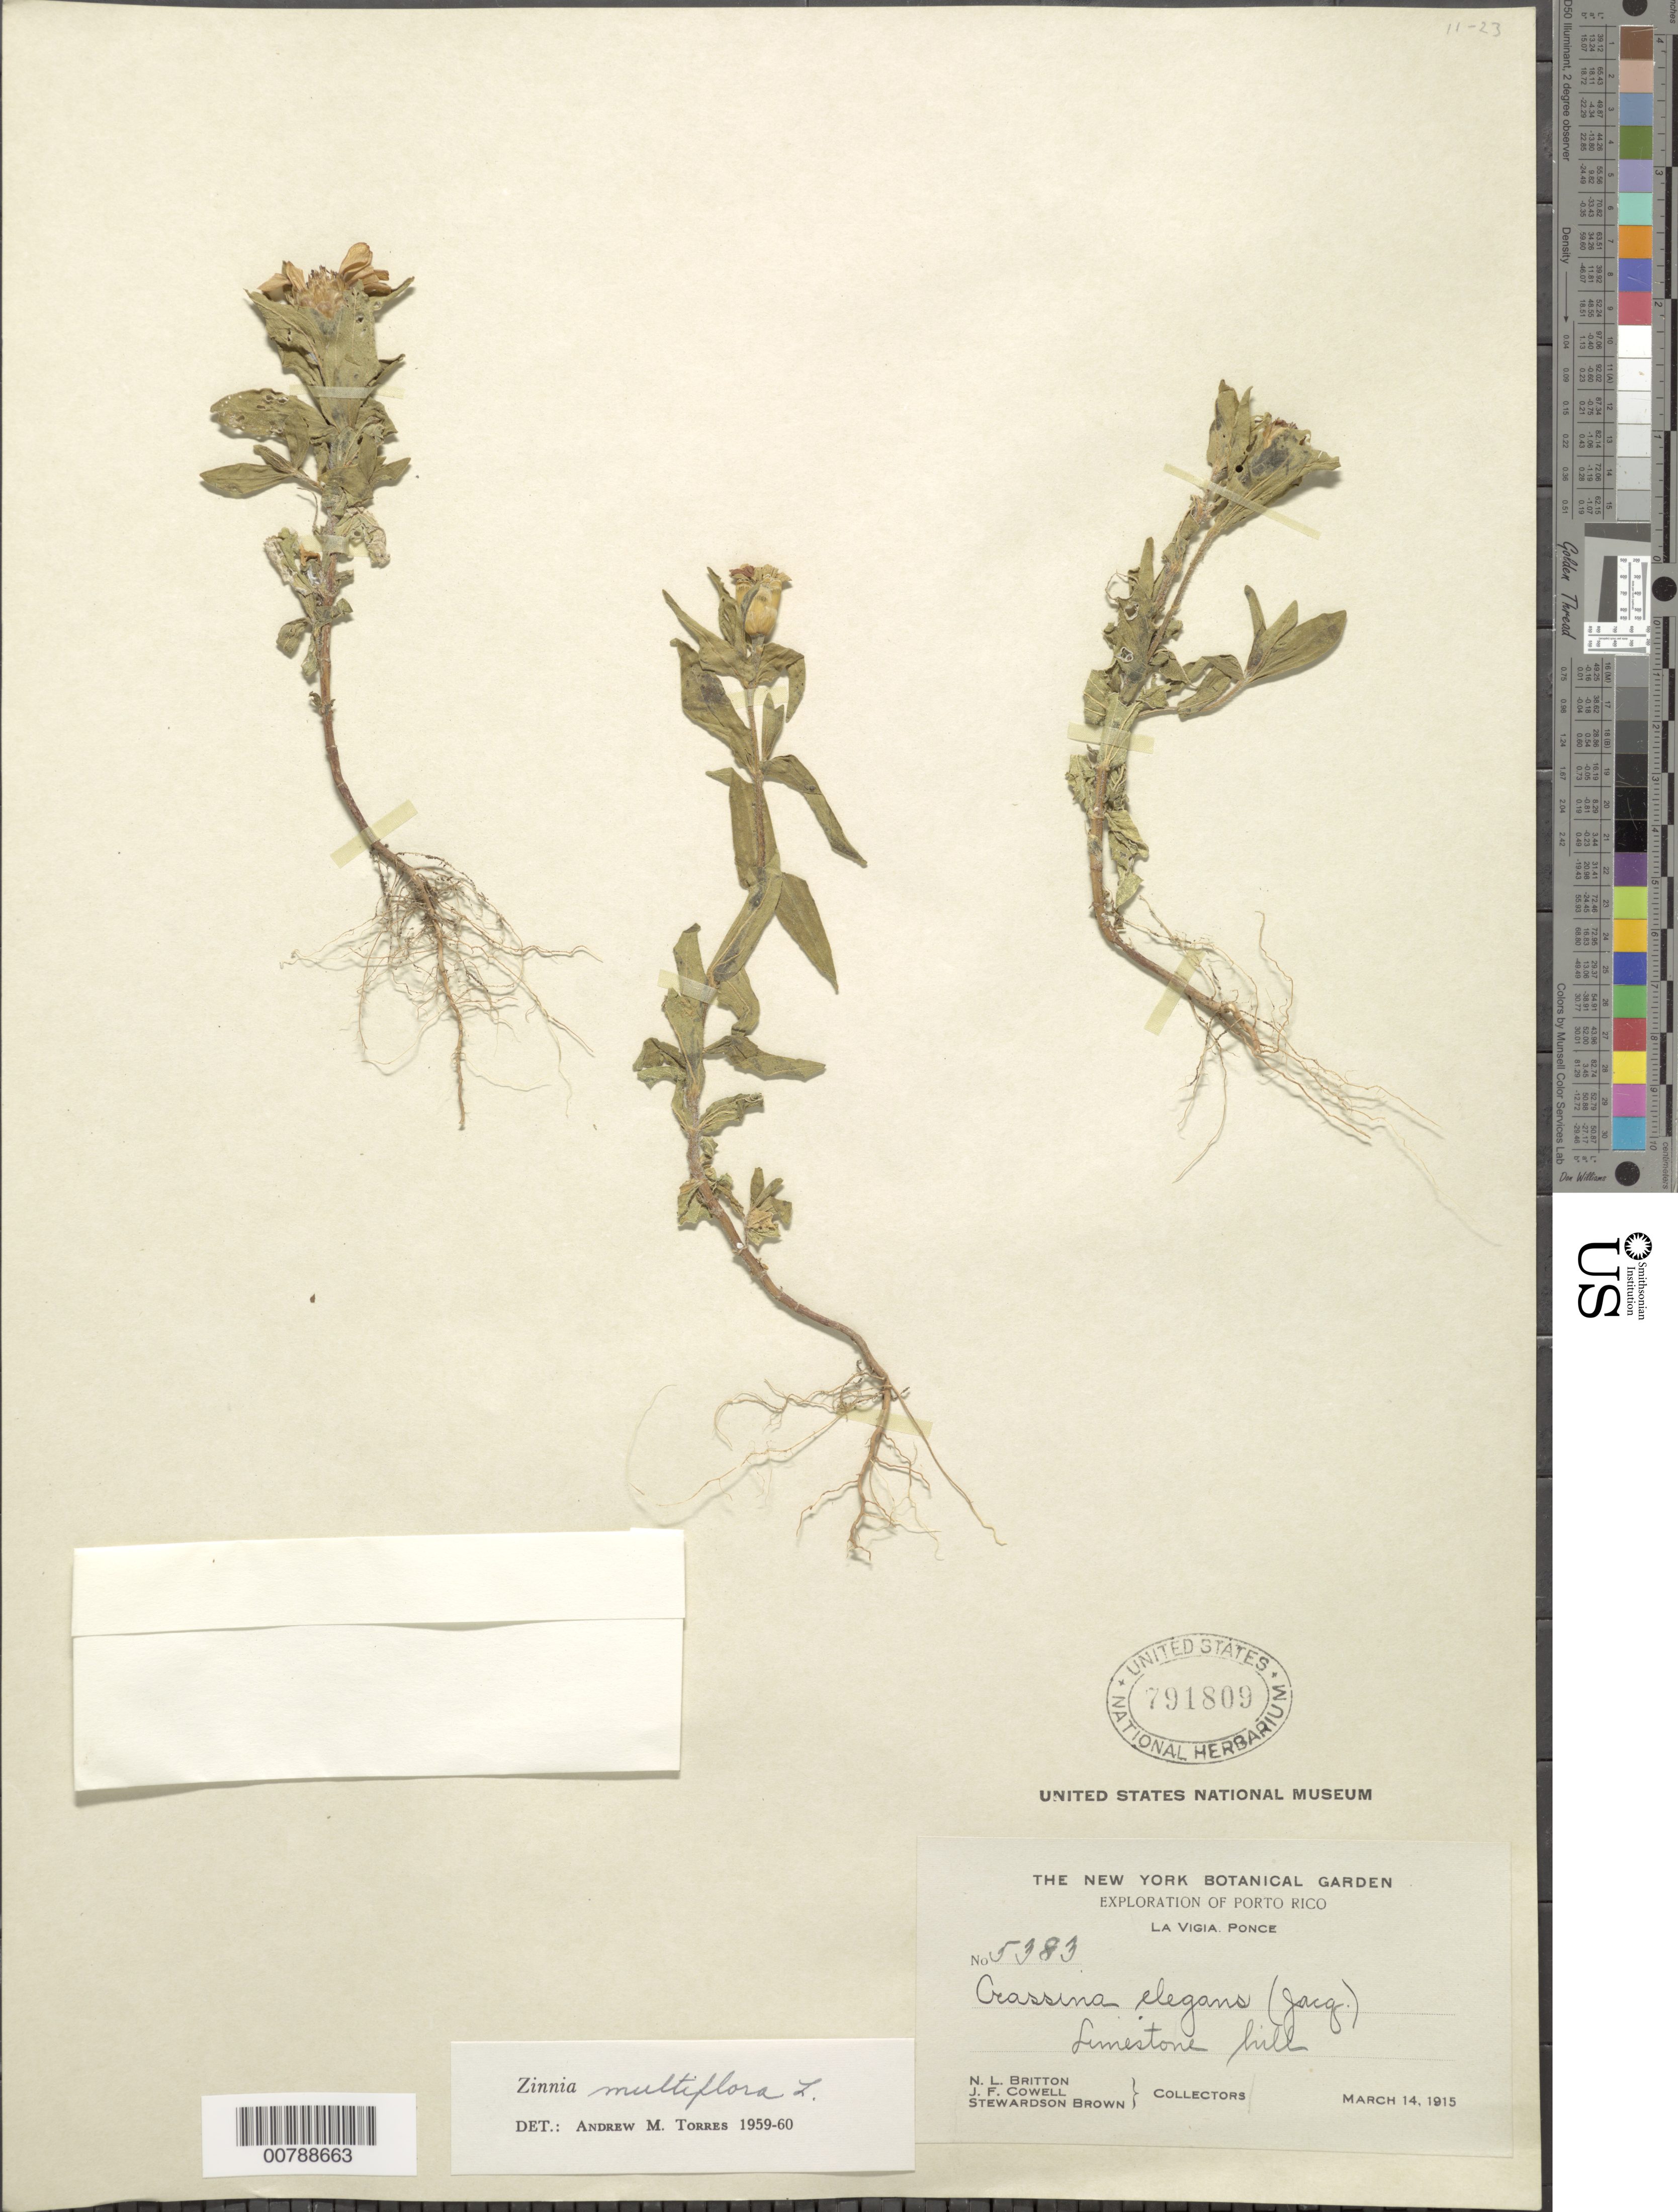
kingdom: Plantae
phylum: Tracheophyta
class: Magnoliopsida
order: Asterales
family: Asteraceae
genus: Zinnia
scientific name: Zinnia peruviana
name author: (L.) L.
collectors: N. Britton, J. F. Cowell & S. Brown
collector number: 5383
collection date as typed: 14 Mar 1915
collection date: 1915-03-14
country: Puerto Rico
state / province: Ponce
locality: La Vigia, Ponce. Limestone hill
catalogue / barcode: US 791809